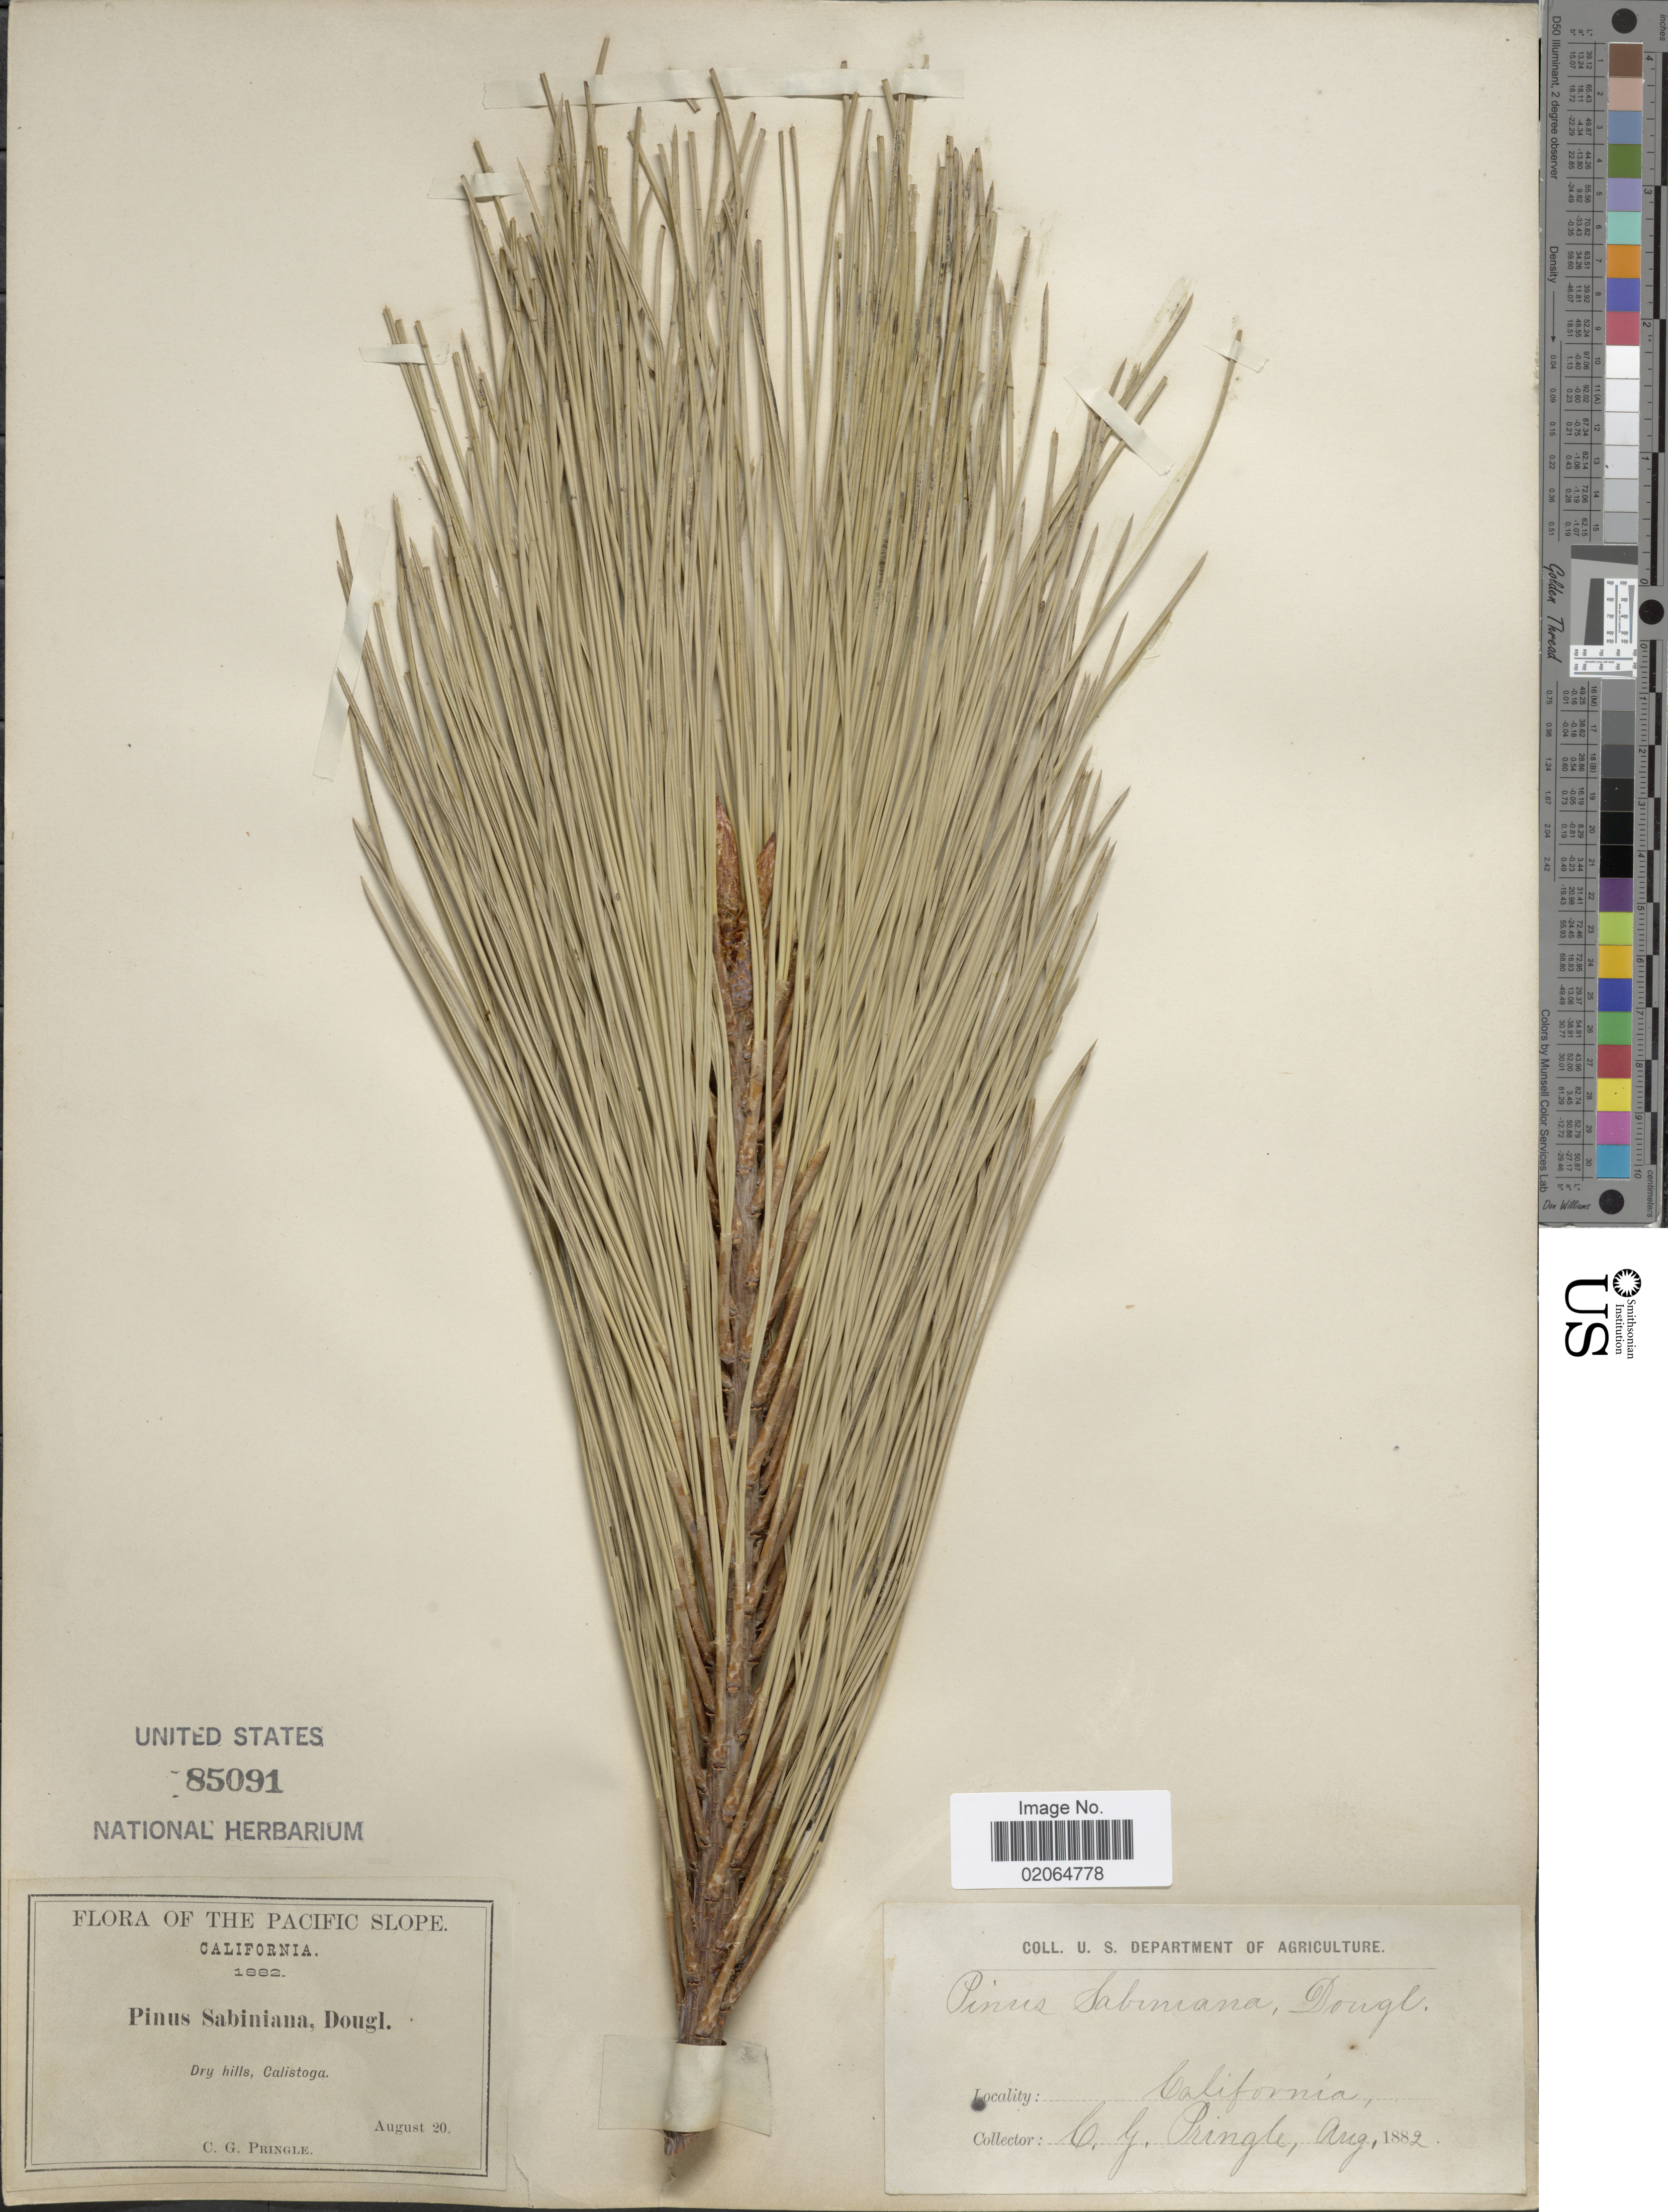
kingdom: Plantae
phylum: Tracheophyta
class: Pinopsida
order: Pinales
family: Pinaceae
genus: Pinus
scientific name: Pinus sabiniana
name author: Douglas ex D. Don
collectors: C. G. Pringle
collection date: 1882-08-20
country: United States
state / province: California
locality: Pacific Slope, Dry hills, Calistoga.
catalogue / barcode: US 85091